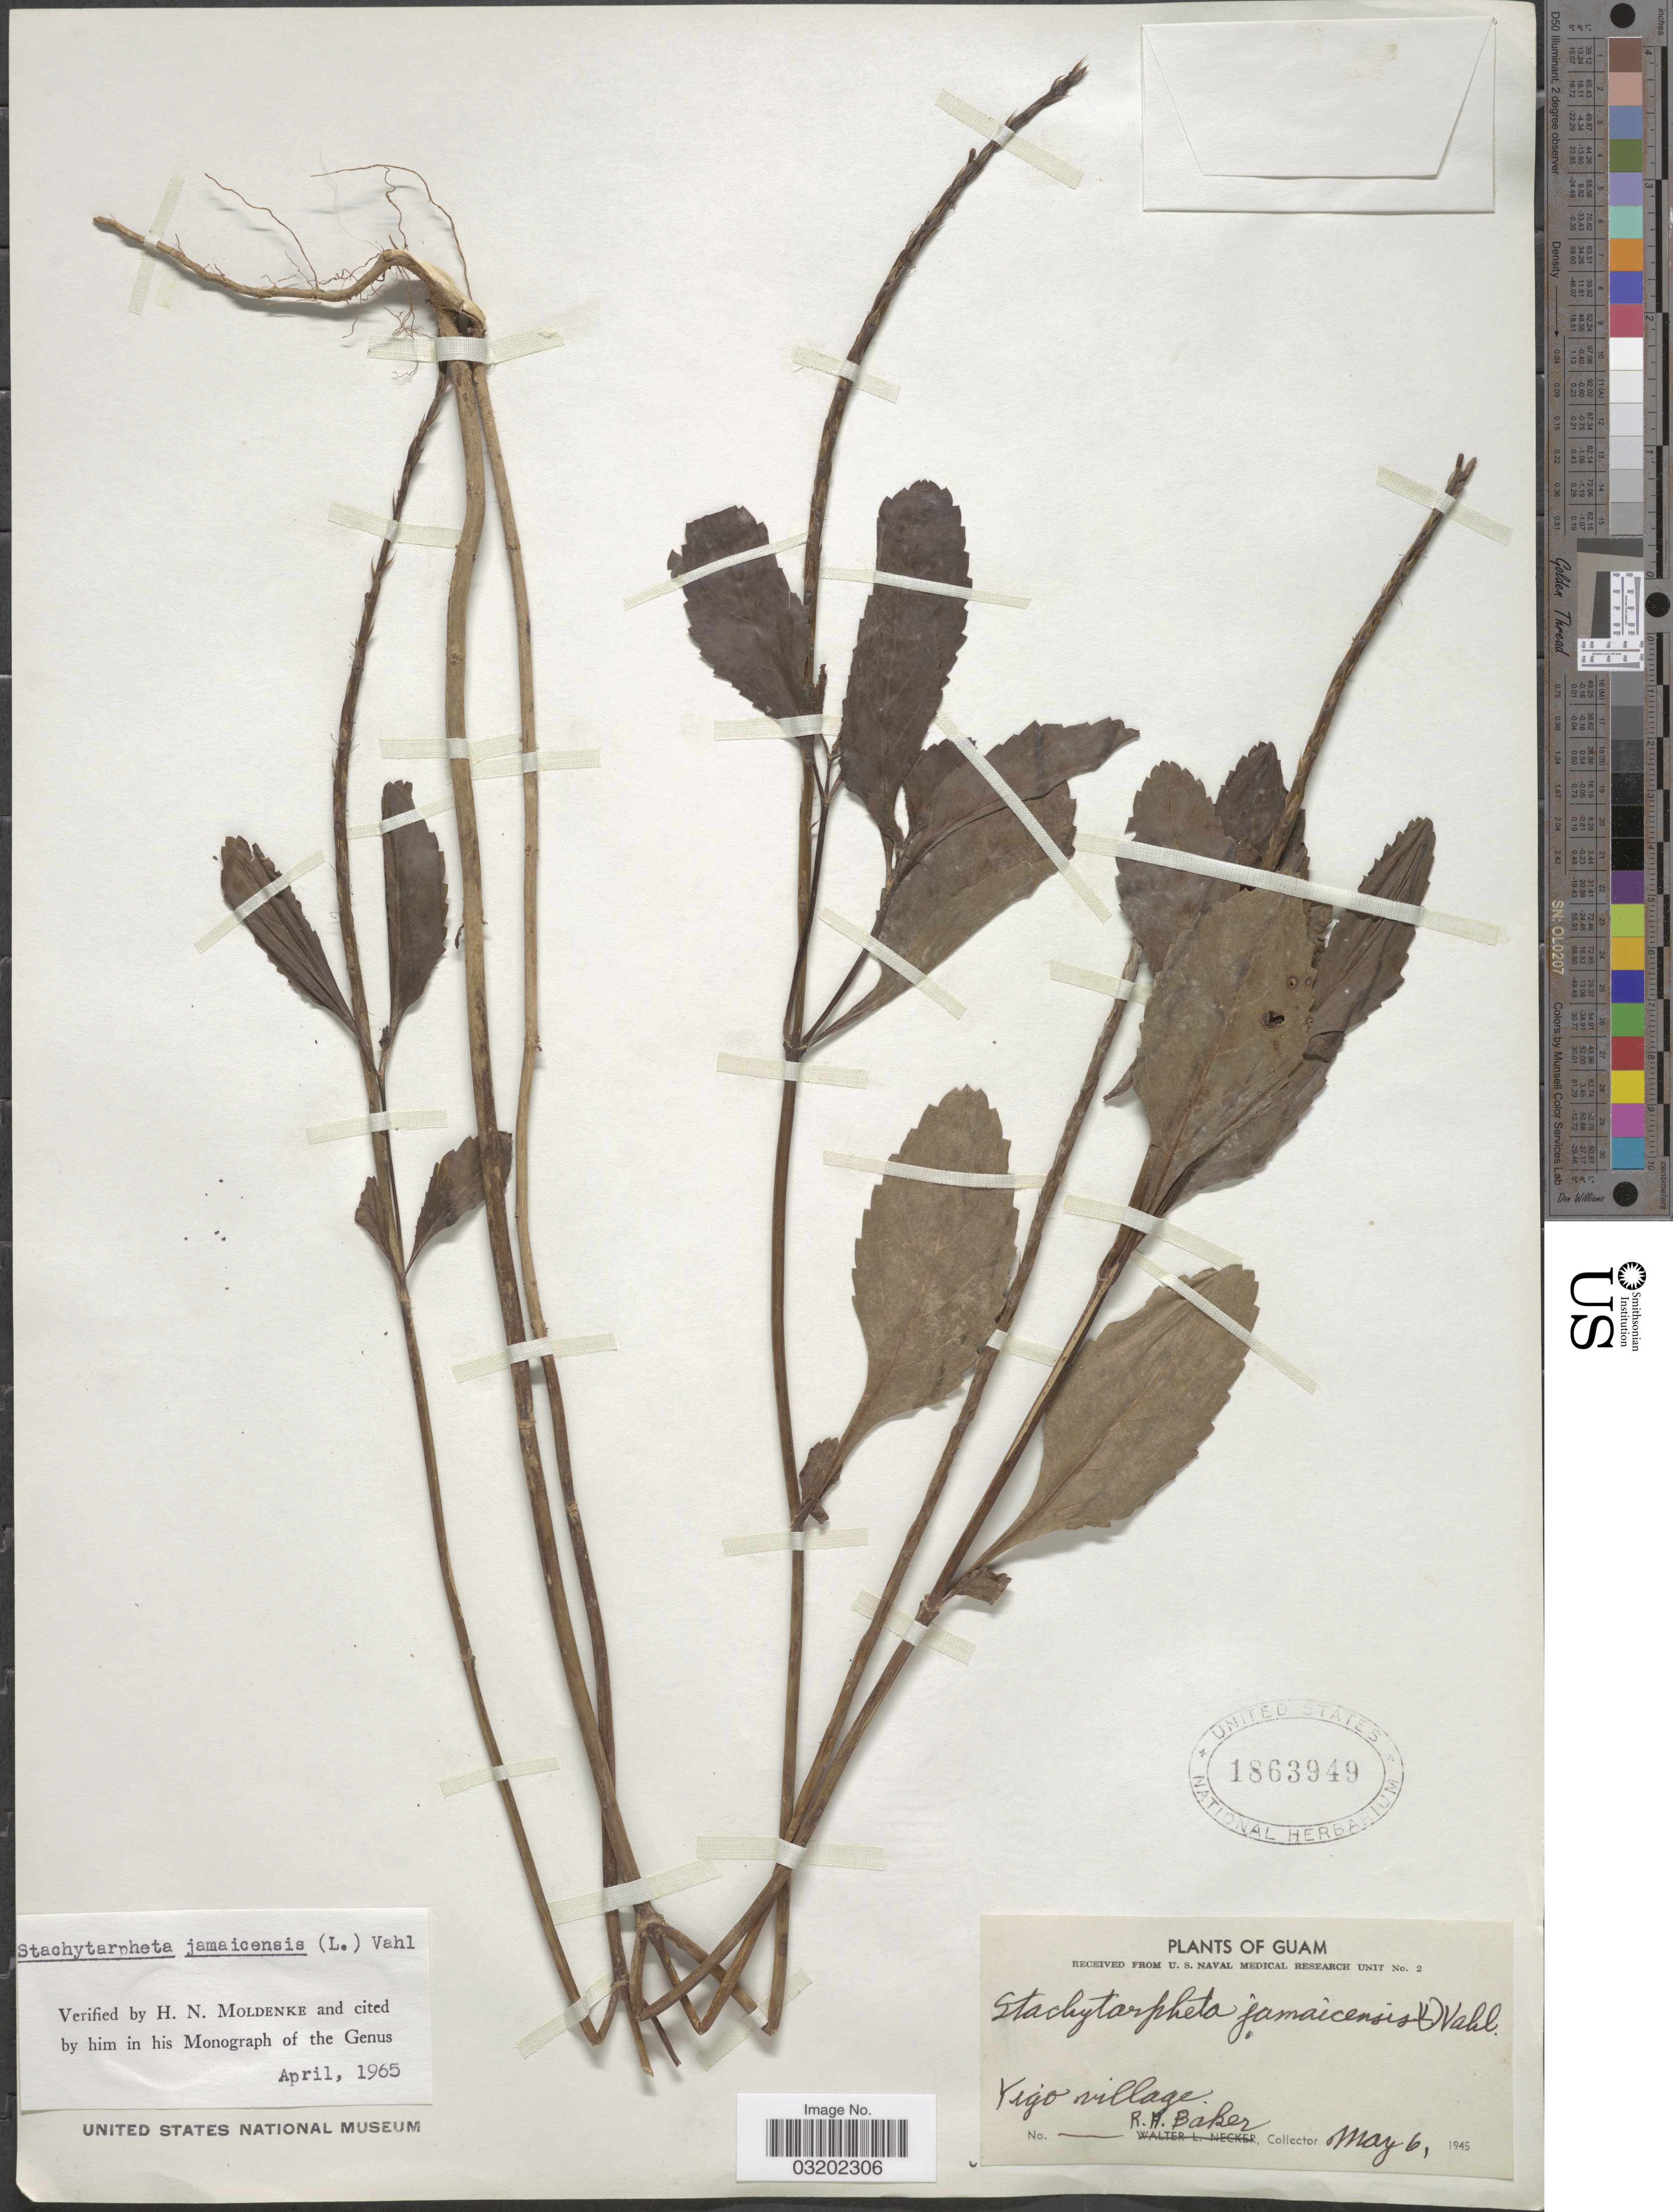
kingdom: Plantae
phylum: Tracheophyta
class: Magnoliopsida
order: Lamiales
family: Verbenaceae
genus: Stachytarpheta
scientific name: Stachytarpheta jamaicensis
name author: (L.) Vahl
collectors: R. H. Baker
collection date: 1945-05-06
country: Guam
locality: Yigo village.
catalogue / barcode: US 1863949